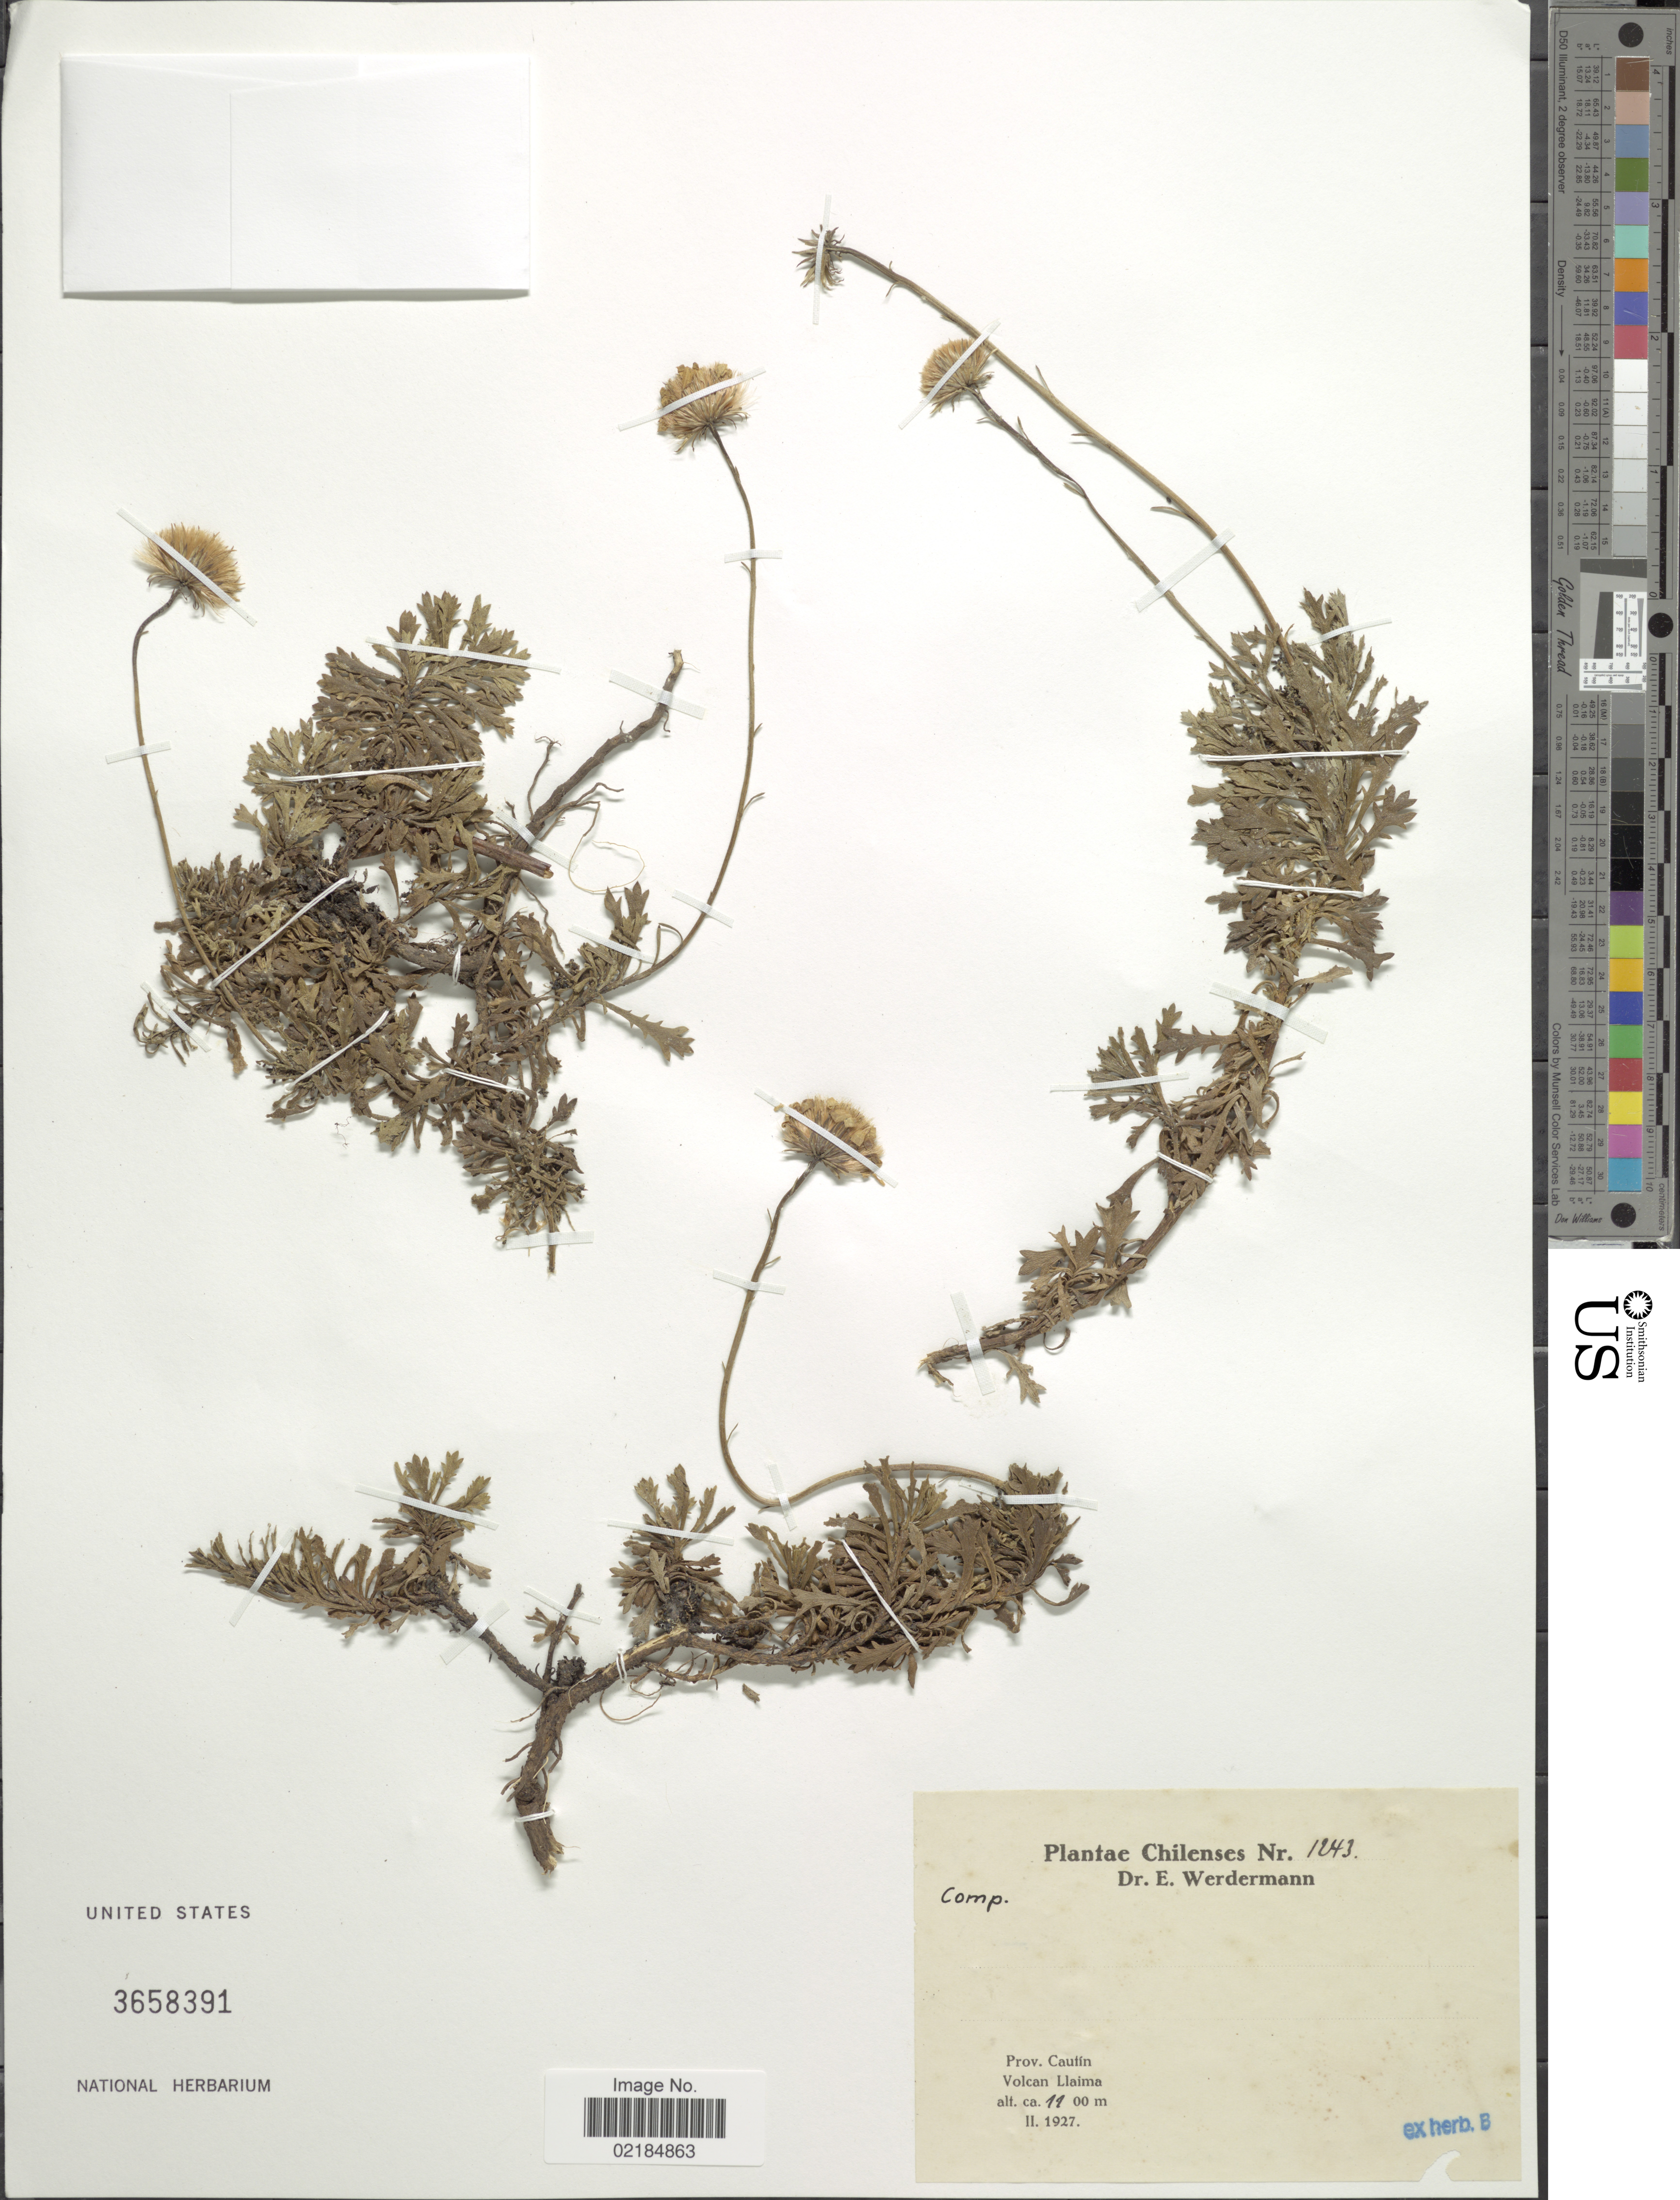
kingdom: Plantae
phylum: Tracheophyta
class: Magnoliopsida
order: Asterales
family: Asteraceae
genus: Haplopappus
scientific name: Haplopappus sp.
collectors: E. Werdermann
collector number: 1243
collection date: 1927-02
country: Chile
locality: Chilenses. Prov. Cautín. Voclan Llaima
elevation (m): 1100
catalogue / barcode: US 3658391